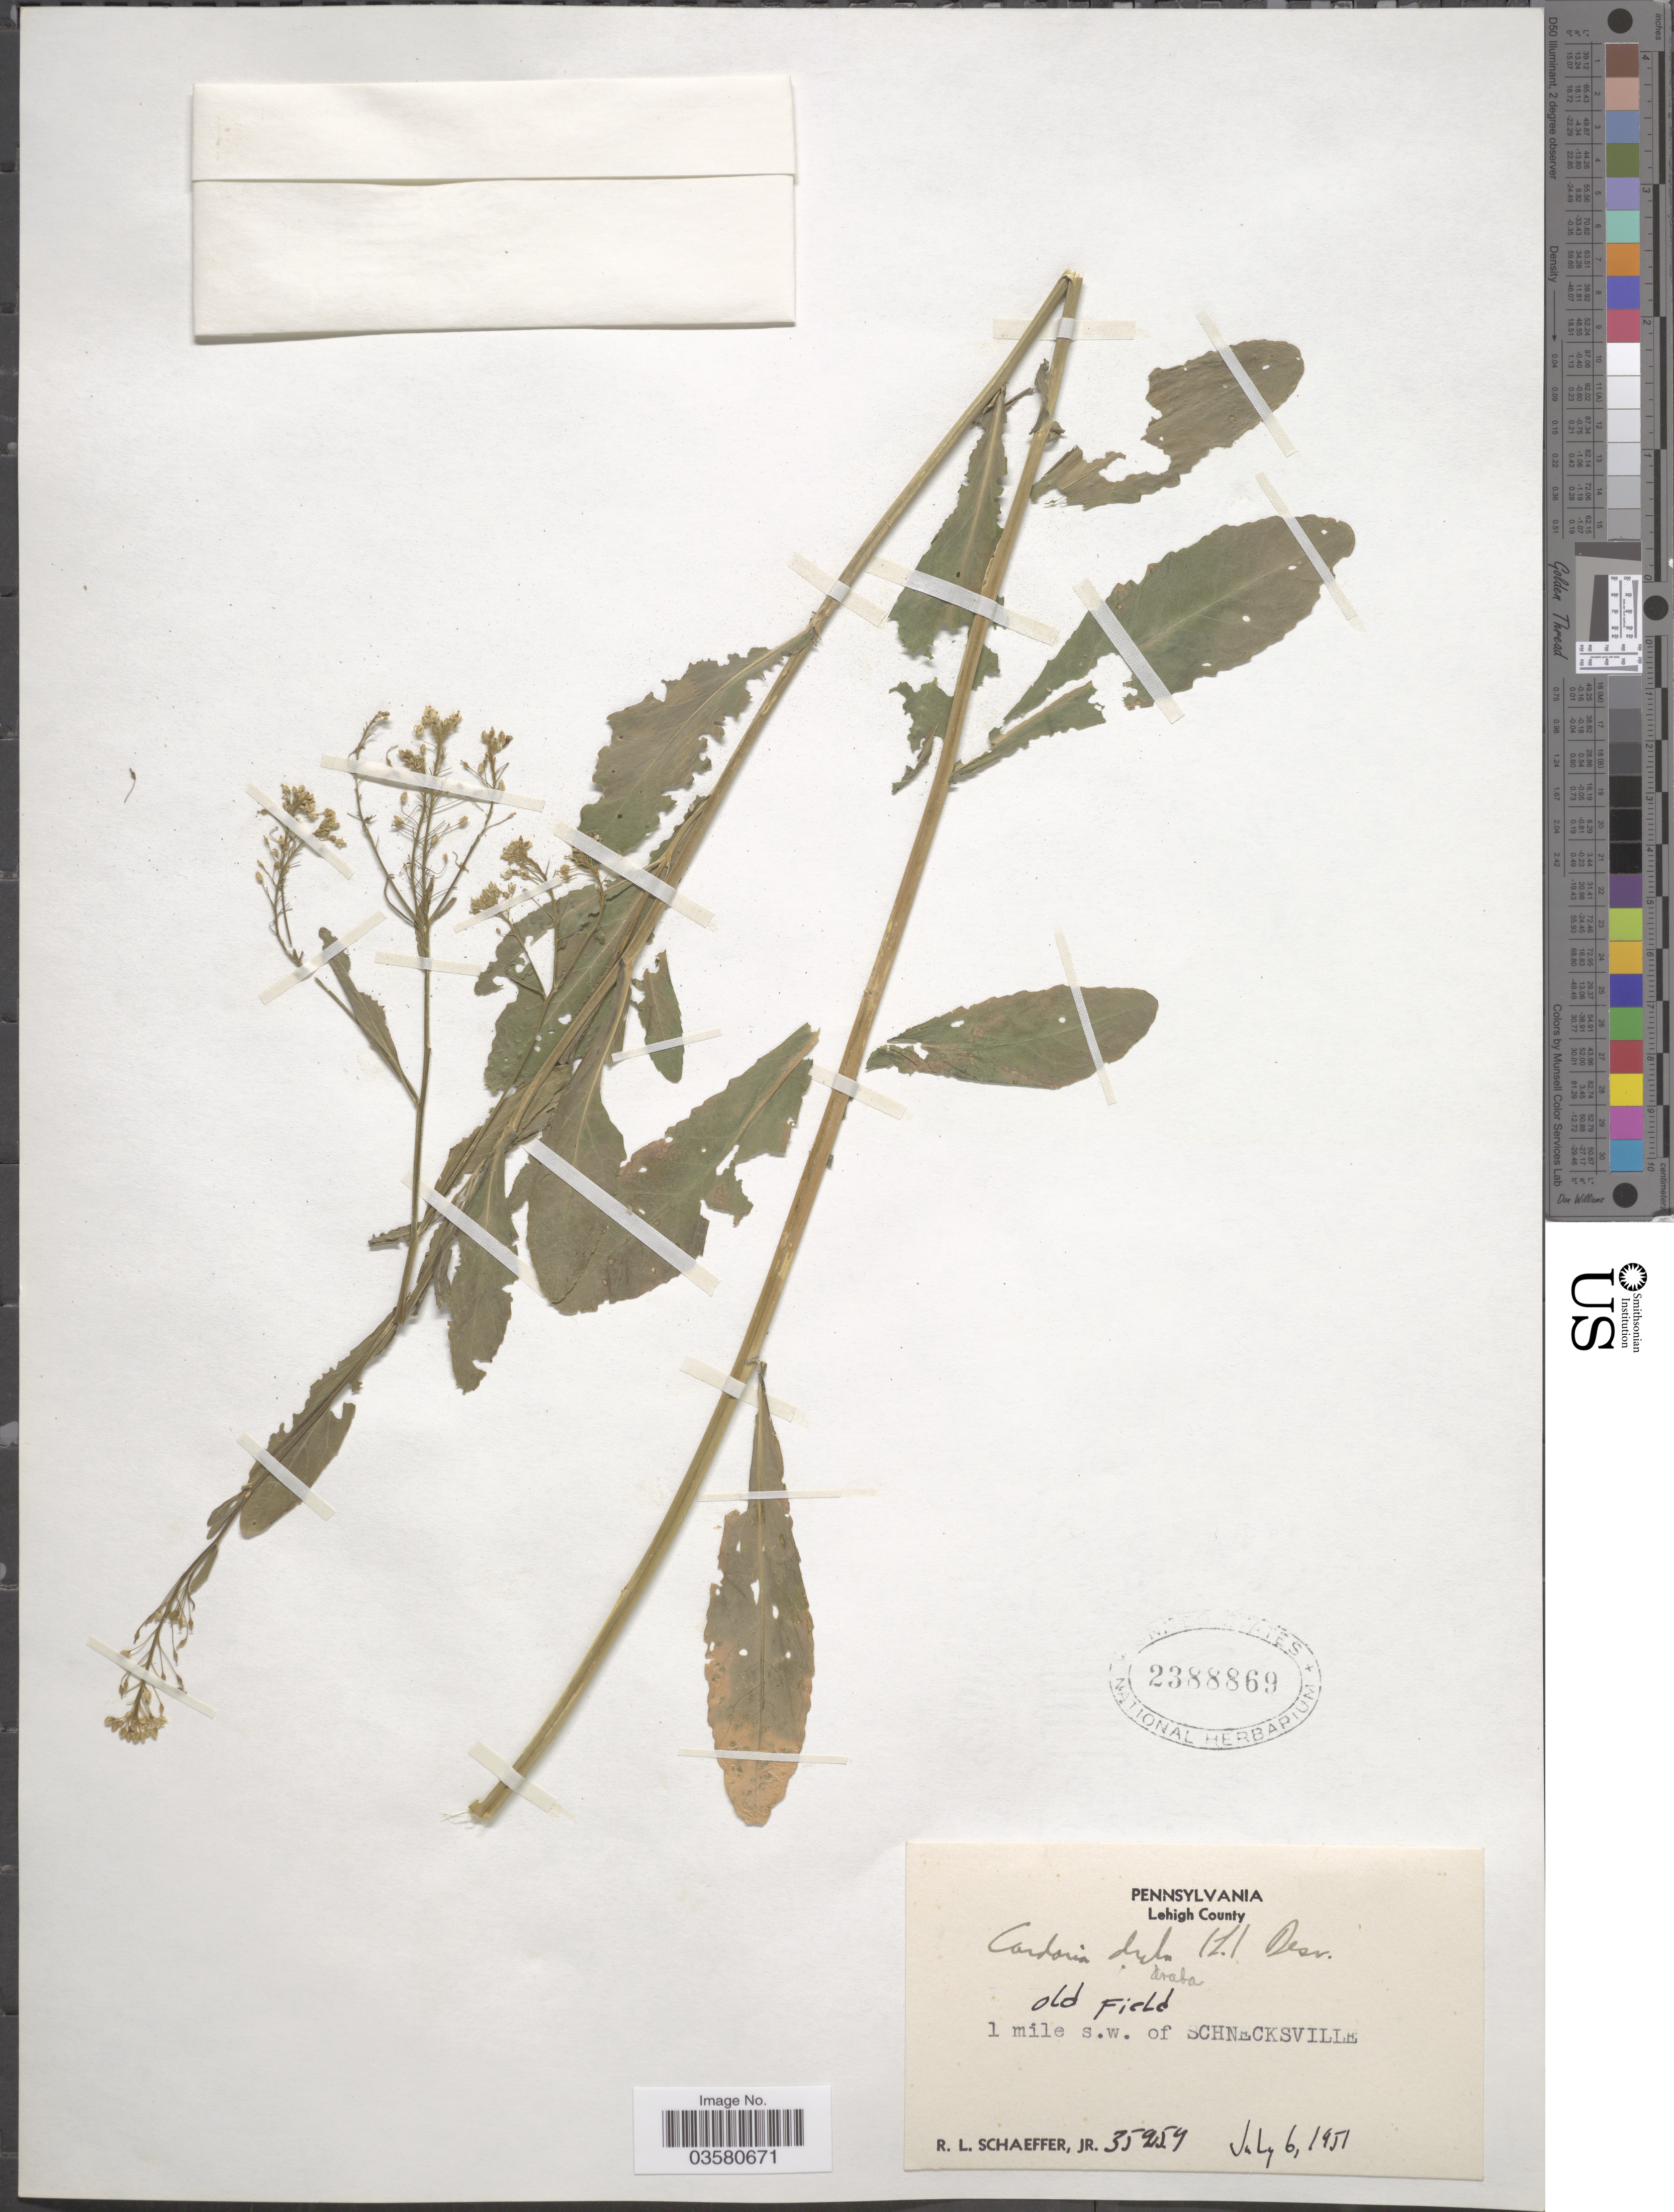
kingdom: Plantae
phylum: Tracheophyta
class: Magnoliopsida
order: Brassicales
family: Brassicaceae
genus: Lepidium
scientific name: Lepidium chalepense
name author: L.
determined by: Strong, Mark T., (BOT), Smithsonian Institution - National Museum of Natural History (UNITED STATES)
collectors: R. L. Schaeffer Jr.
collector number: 35259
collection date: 1951-07-06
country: United States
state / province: Pennsylvania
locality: Lehigh County. 1 mile s.w. of Schnecksville.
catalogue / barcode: US 2388869